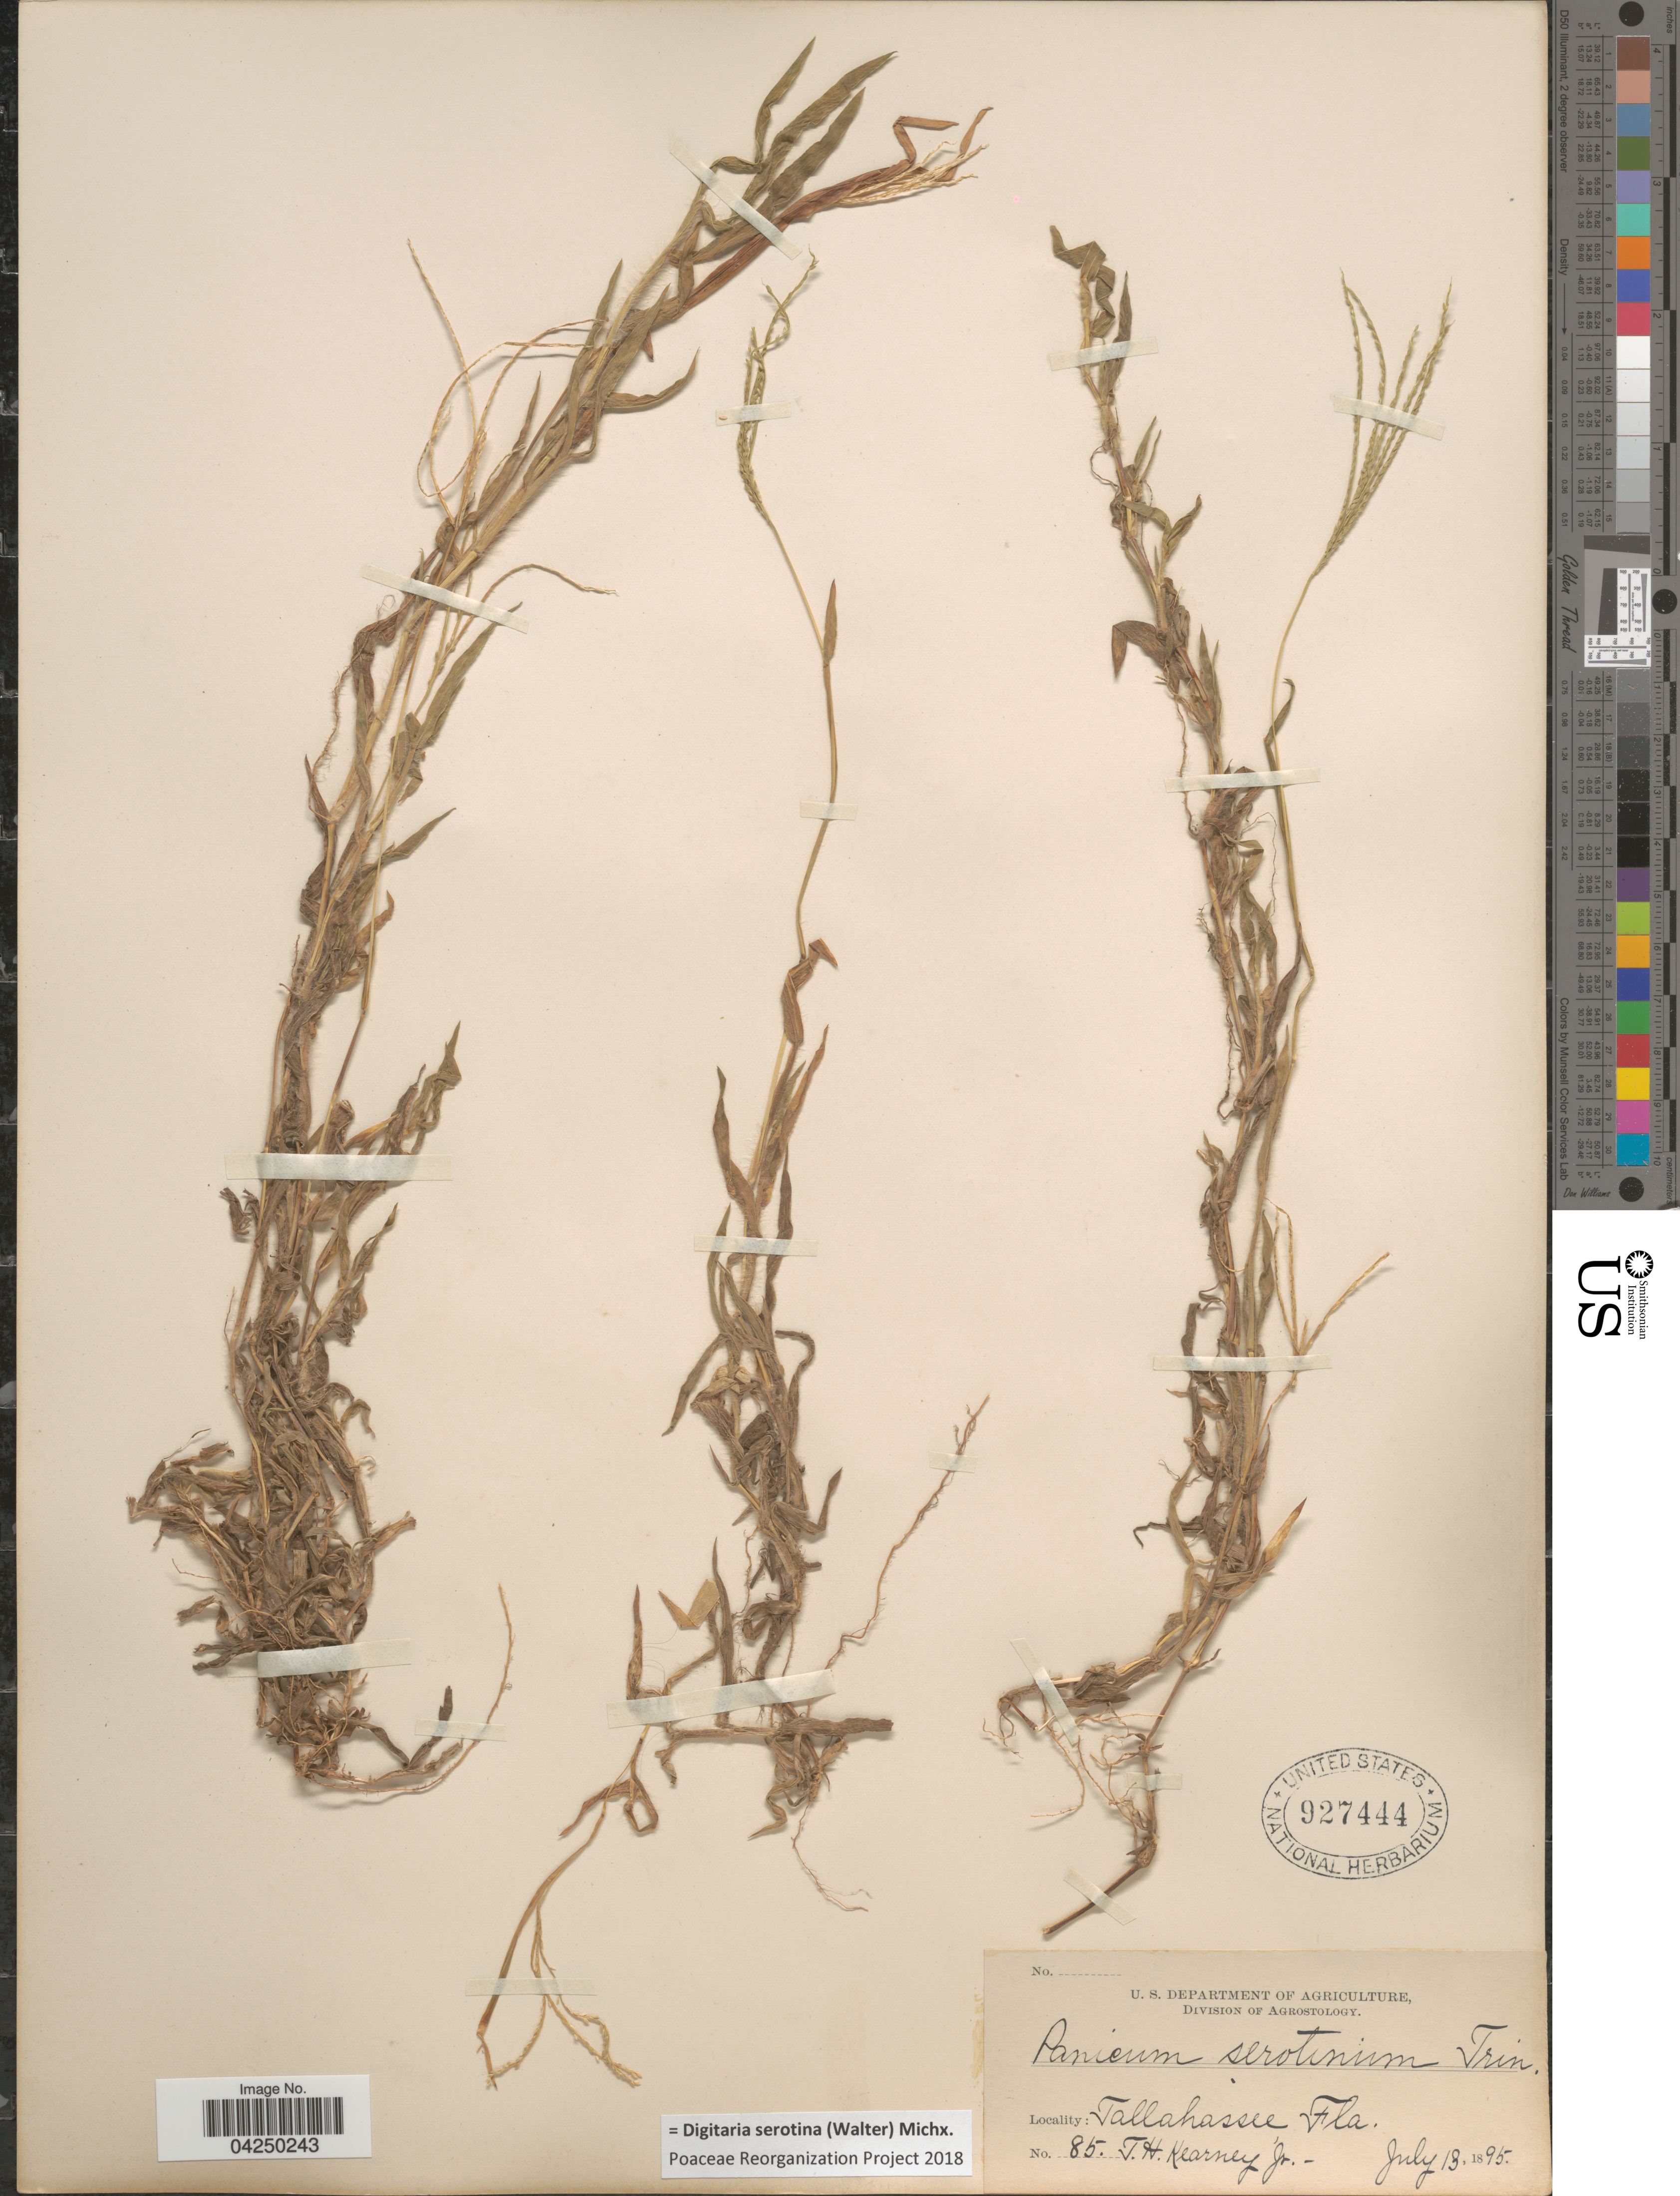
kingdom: Plantae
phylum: Tracheophyta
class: Liliopsida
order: Poales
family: Poaceae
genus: Digitaria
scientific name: Digitaria serotina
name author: (Walter) Michx.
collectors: T. H. Kearney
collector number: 85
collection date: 1895-07-13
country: United States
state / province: Florida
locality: Tallahassee.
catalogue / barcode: US 927444